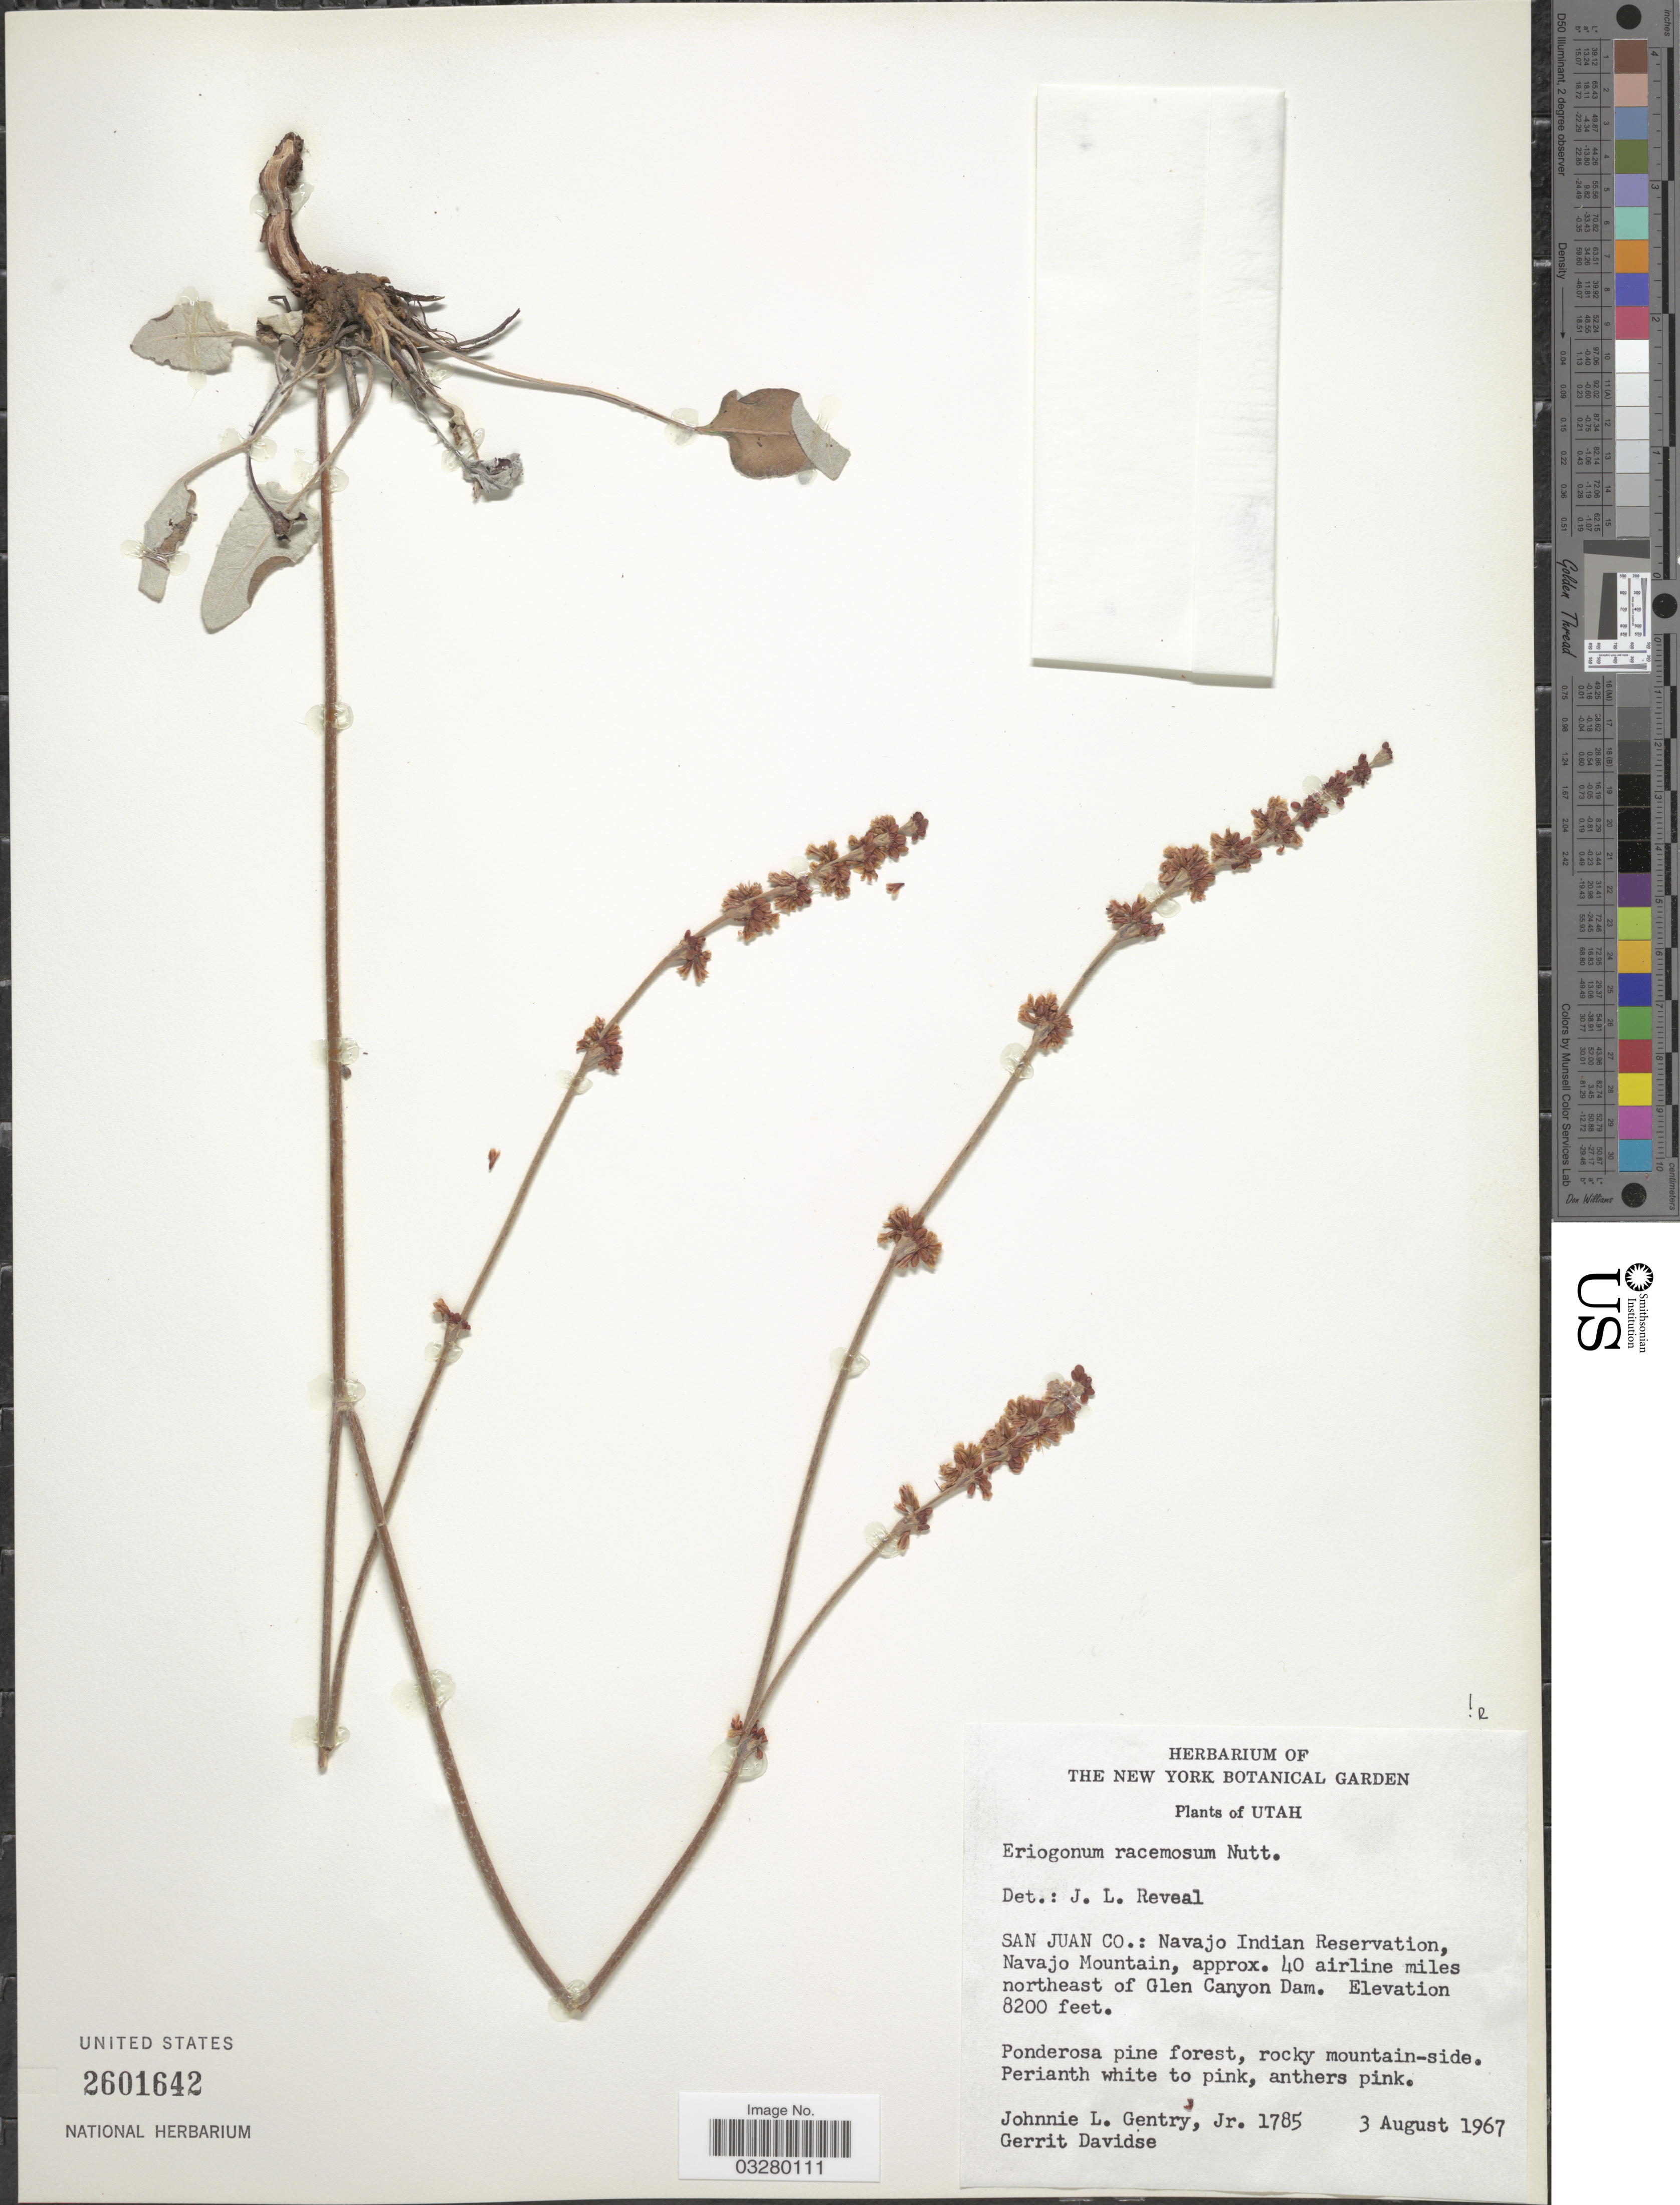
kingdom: Plantae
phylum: Tracheophyta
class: Magnoliopsida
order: Caryophyllales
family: Polygonaceae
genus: Eriogonum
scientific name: Eriogonum racemosum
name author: Nutt.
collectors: J. L. Gentry & G. Davidse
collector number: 1785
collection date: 1967-08-03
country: United States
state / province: Utah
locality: San Juan Co.: Navajo Indian Reservation, Navajo Mountain, approx. 40 airline miles northeast of Glen Canyon Dam.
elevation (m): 2499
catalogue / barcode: US 2601642